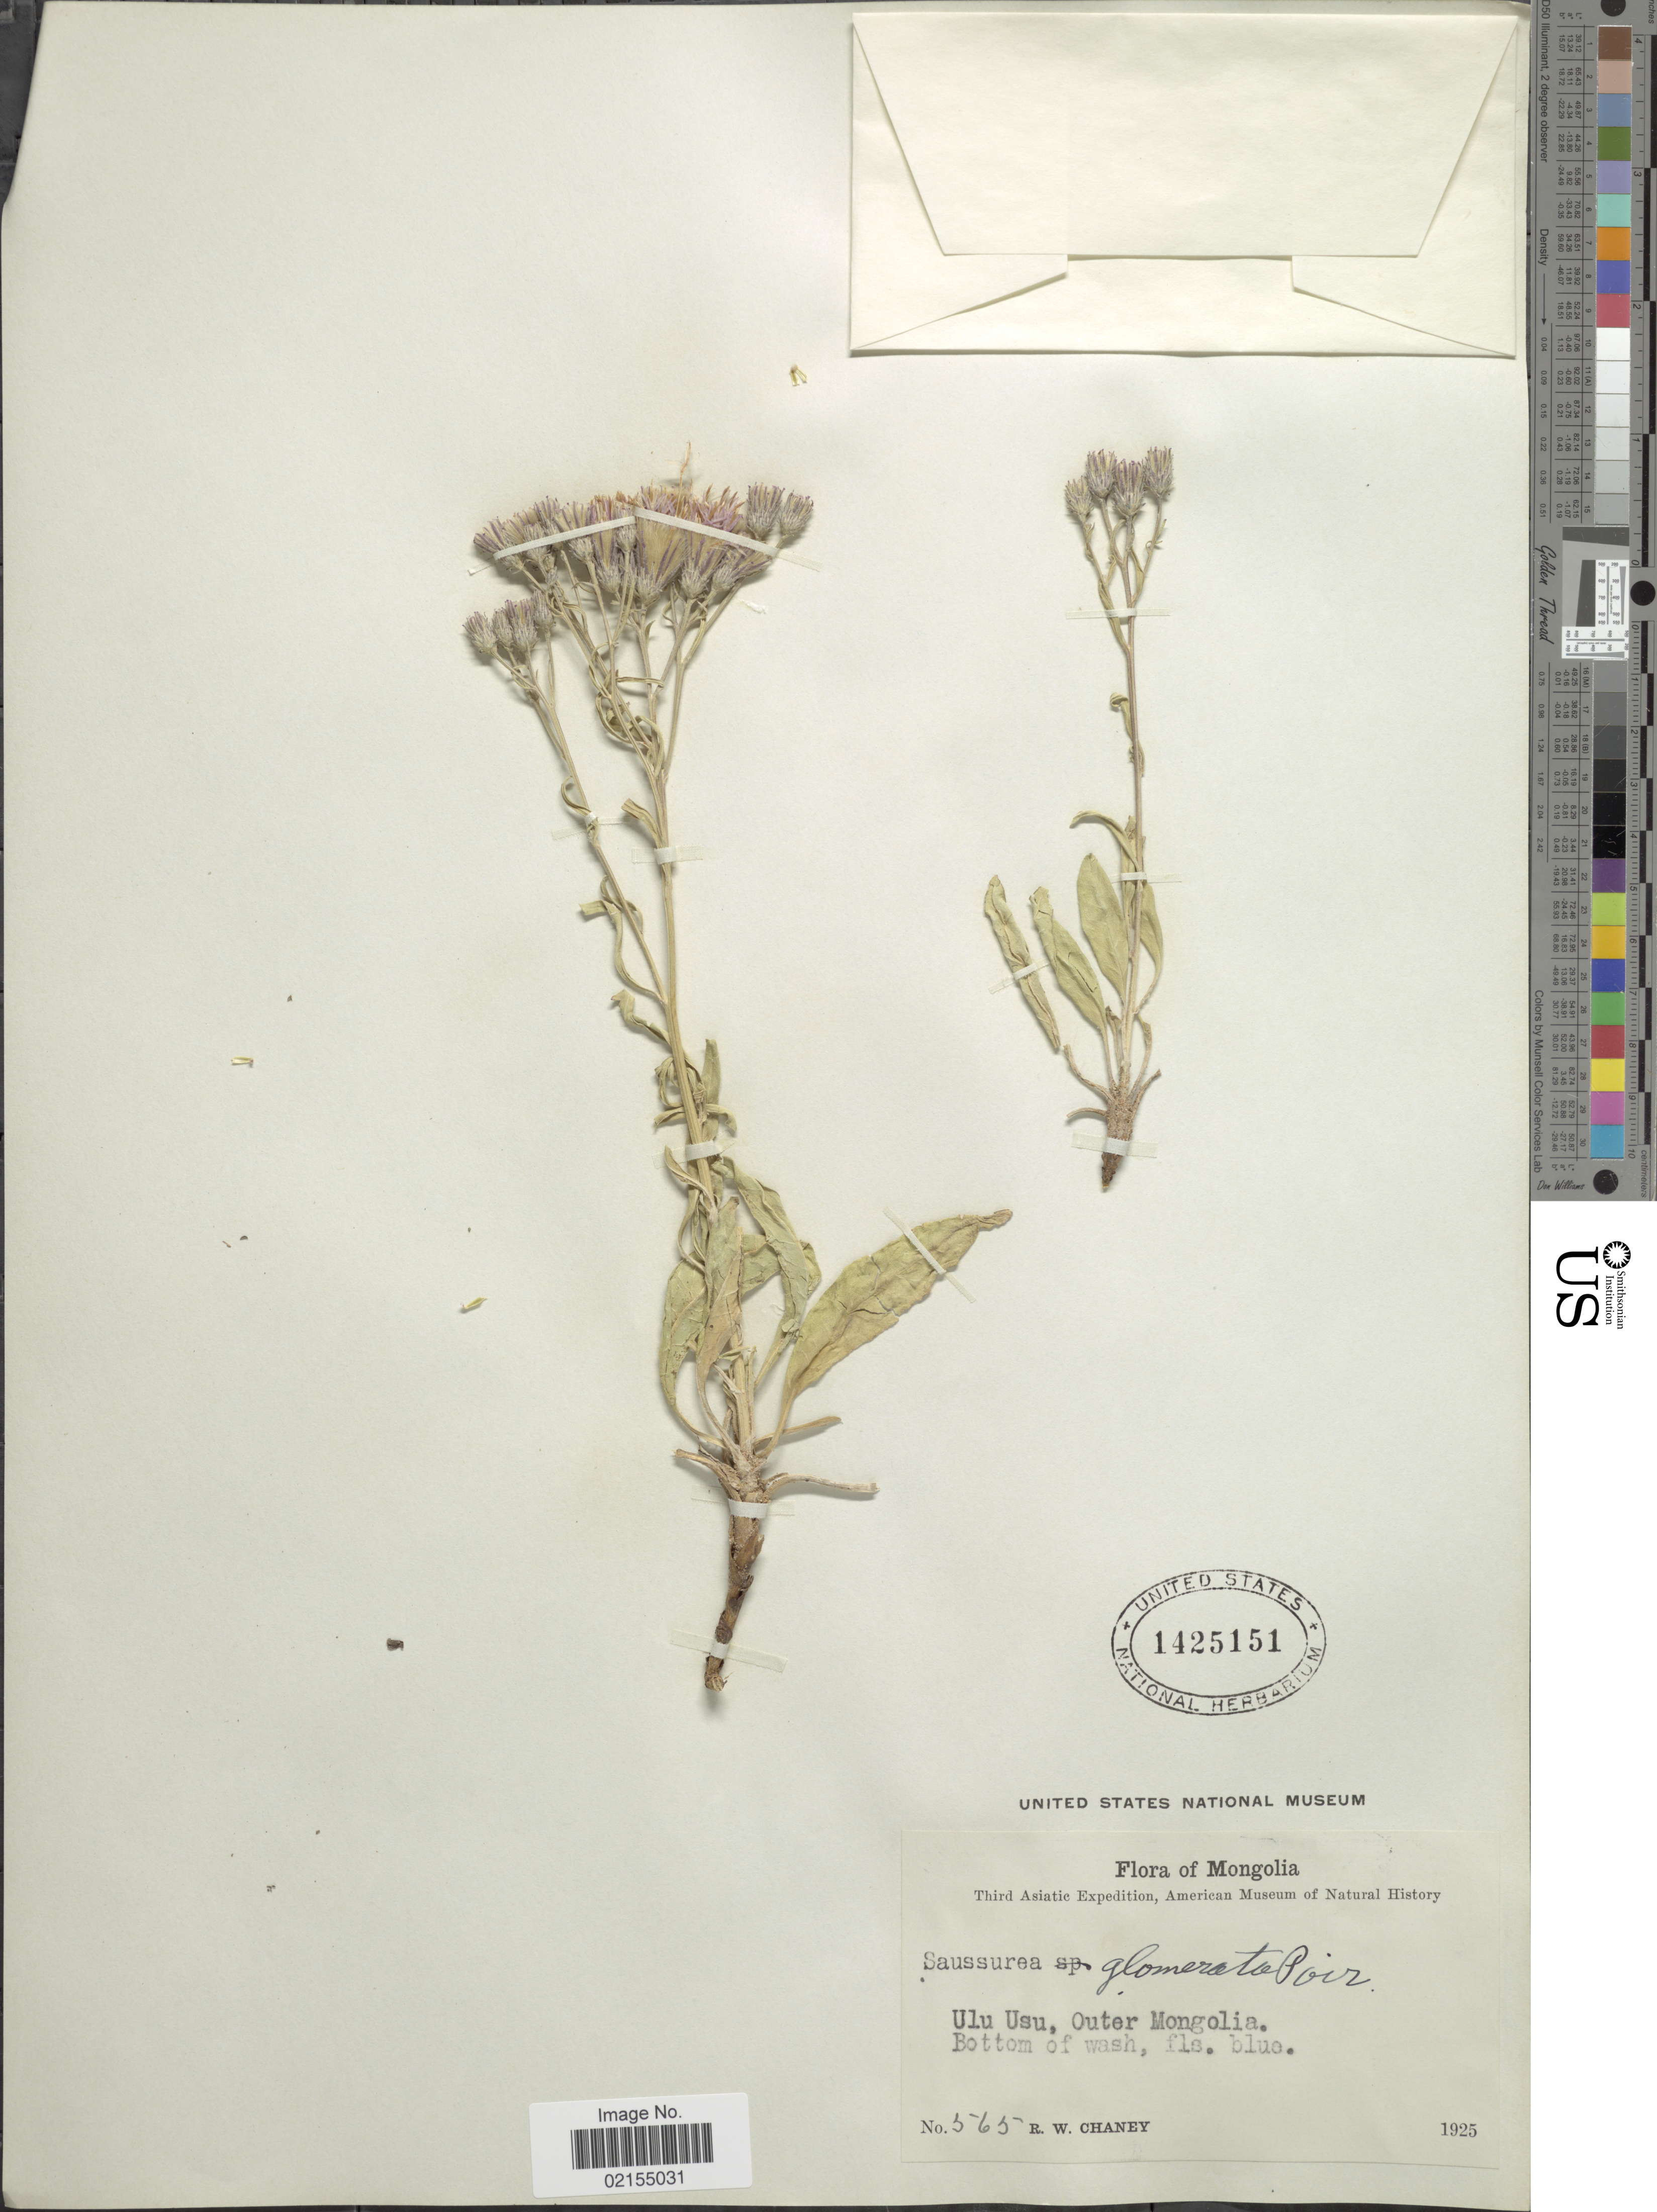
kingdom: Plantae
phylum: Tracheophyta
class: Magnoliopsida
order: Asterales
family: Asteraceae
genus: Saussurea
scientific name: Saussurea amara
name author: (L.) DC.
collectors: R. Chaney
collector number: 565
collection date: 1925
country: Mongolia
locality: Ulu Usu, Outer Mongolia, Bottom of wash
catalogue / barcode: US 1425151